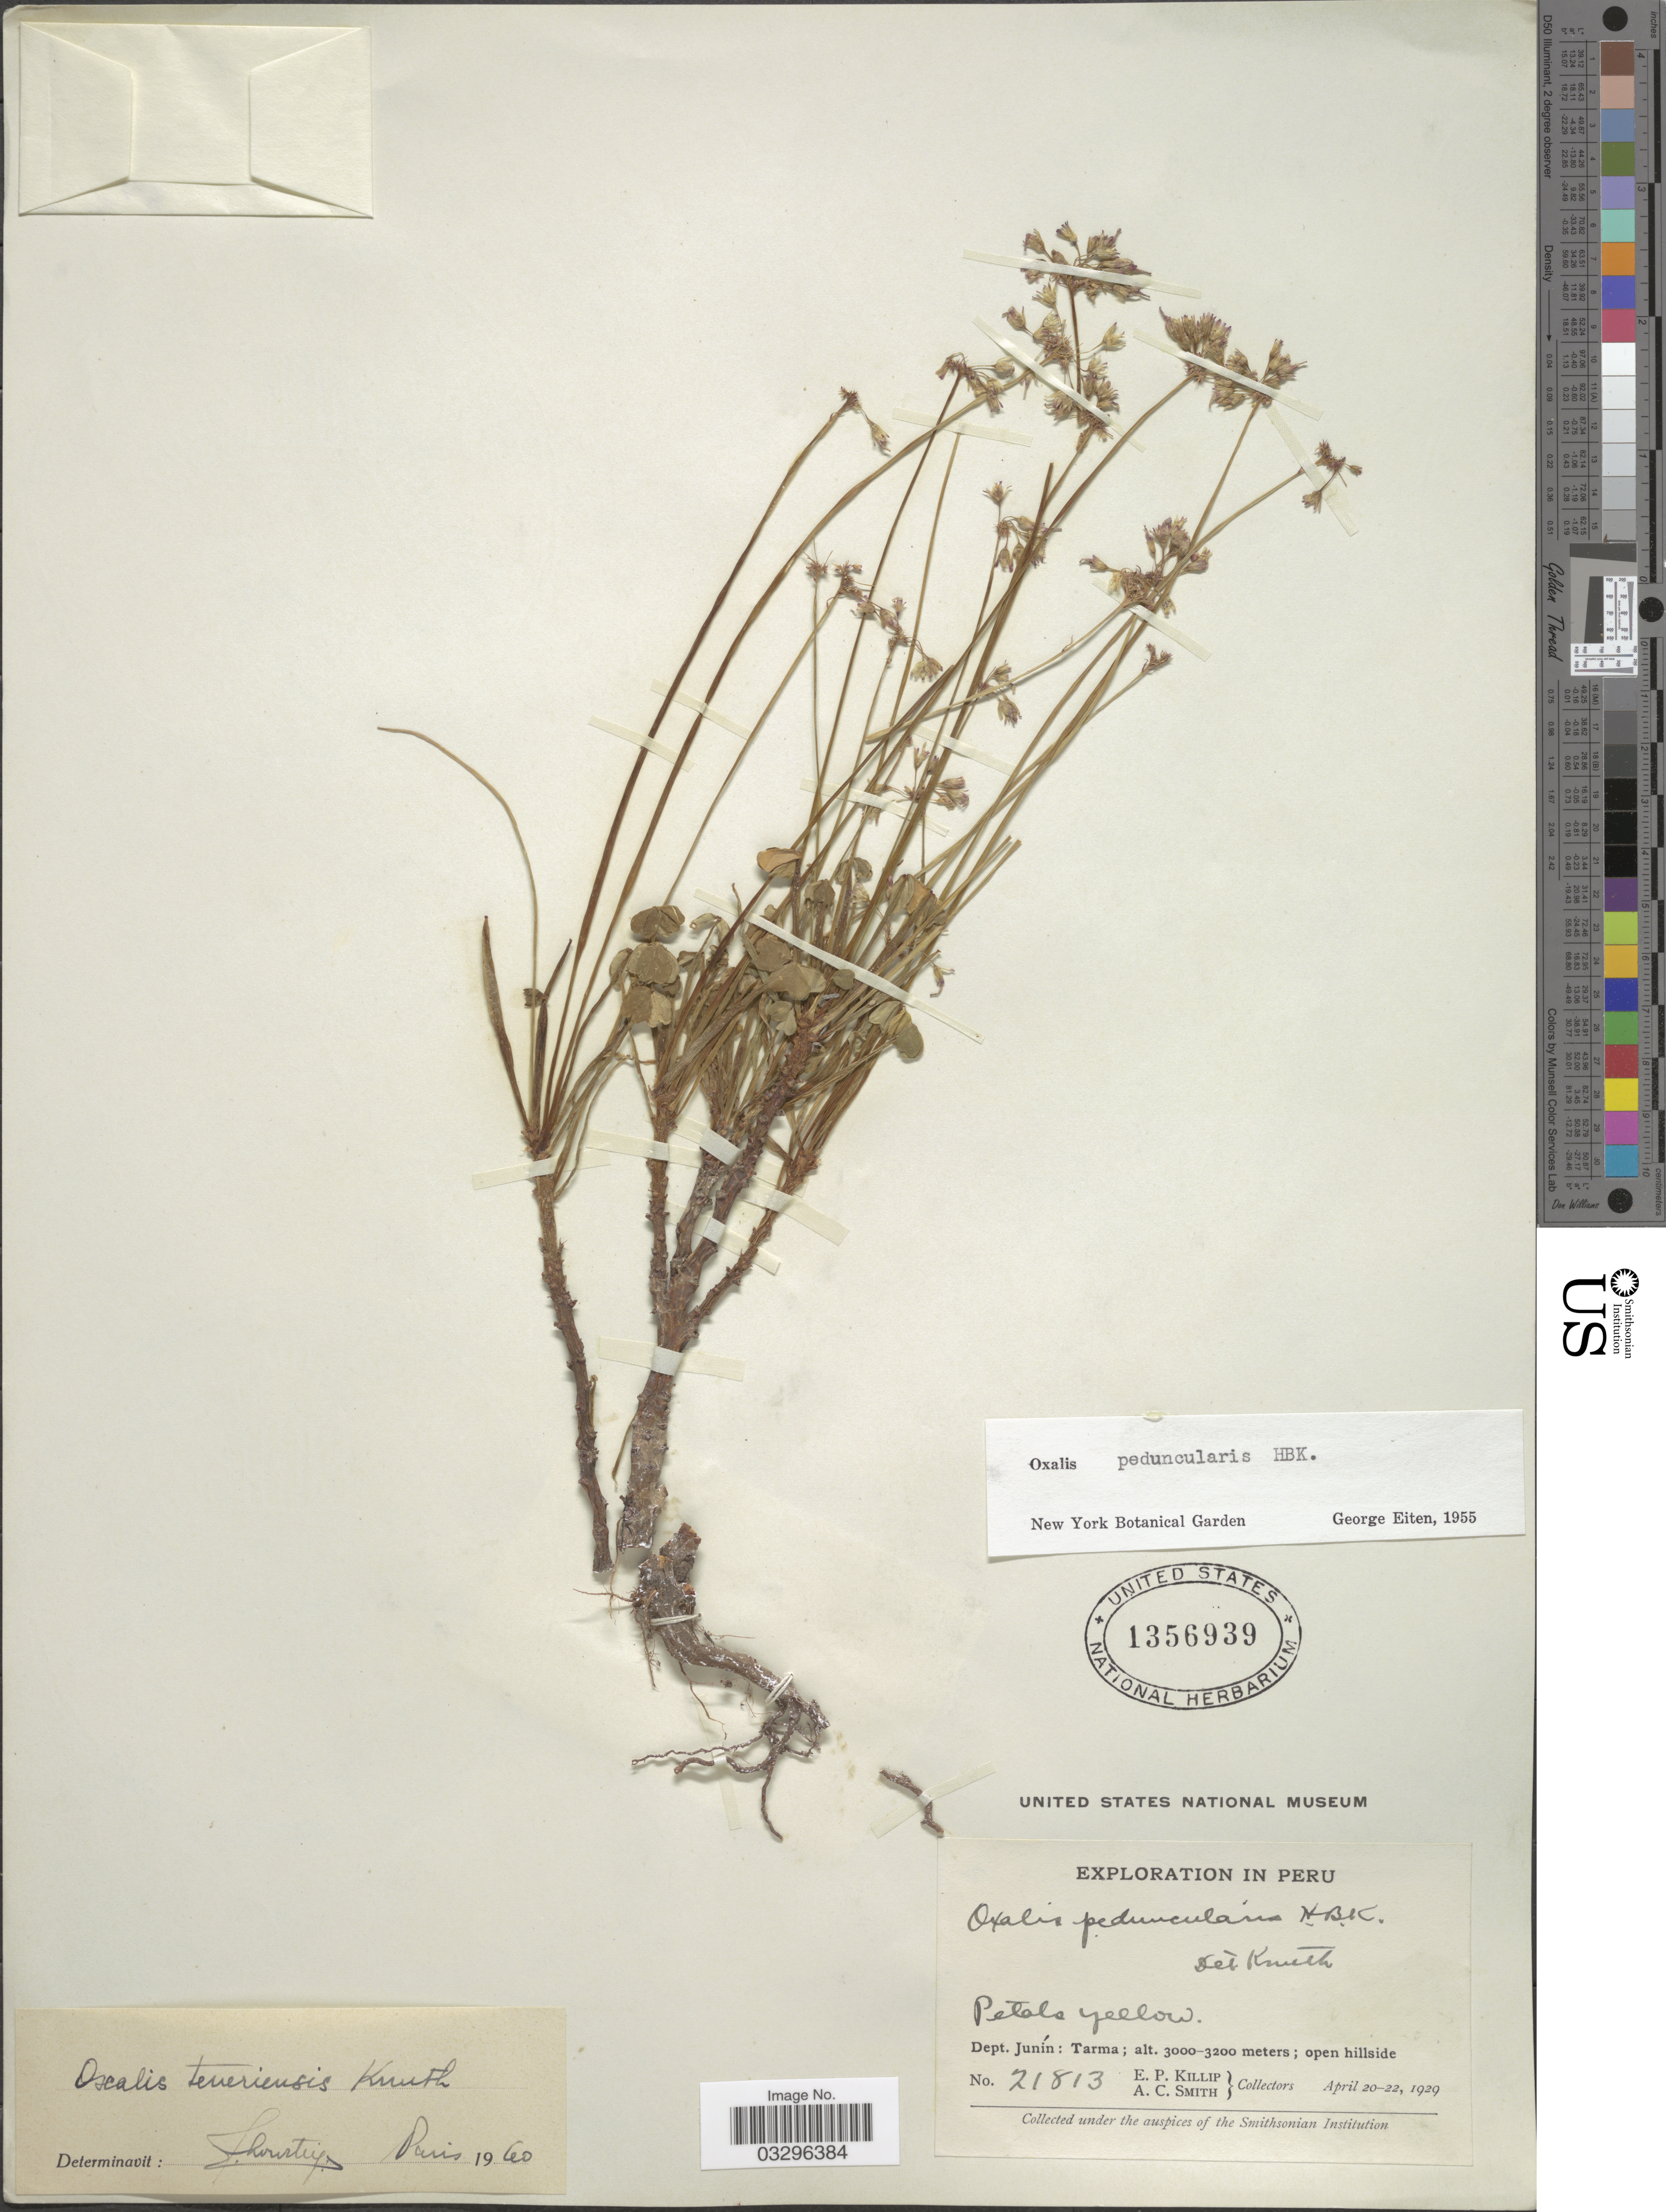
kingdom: Plantae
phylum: Tracheophyta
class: Magnoliopsida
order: Oxalidales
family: Oxalidaceae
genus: Oxalis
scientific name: Oxalis teneriensis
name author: R. Knuth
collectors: E. P. Killip & A. C. Smith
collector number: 21813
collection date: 1929-04-20/1929-04-22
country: Peru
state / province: Junín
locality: Dept. Junín: Tarma.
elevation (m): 3000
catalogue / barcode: US 1356939